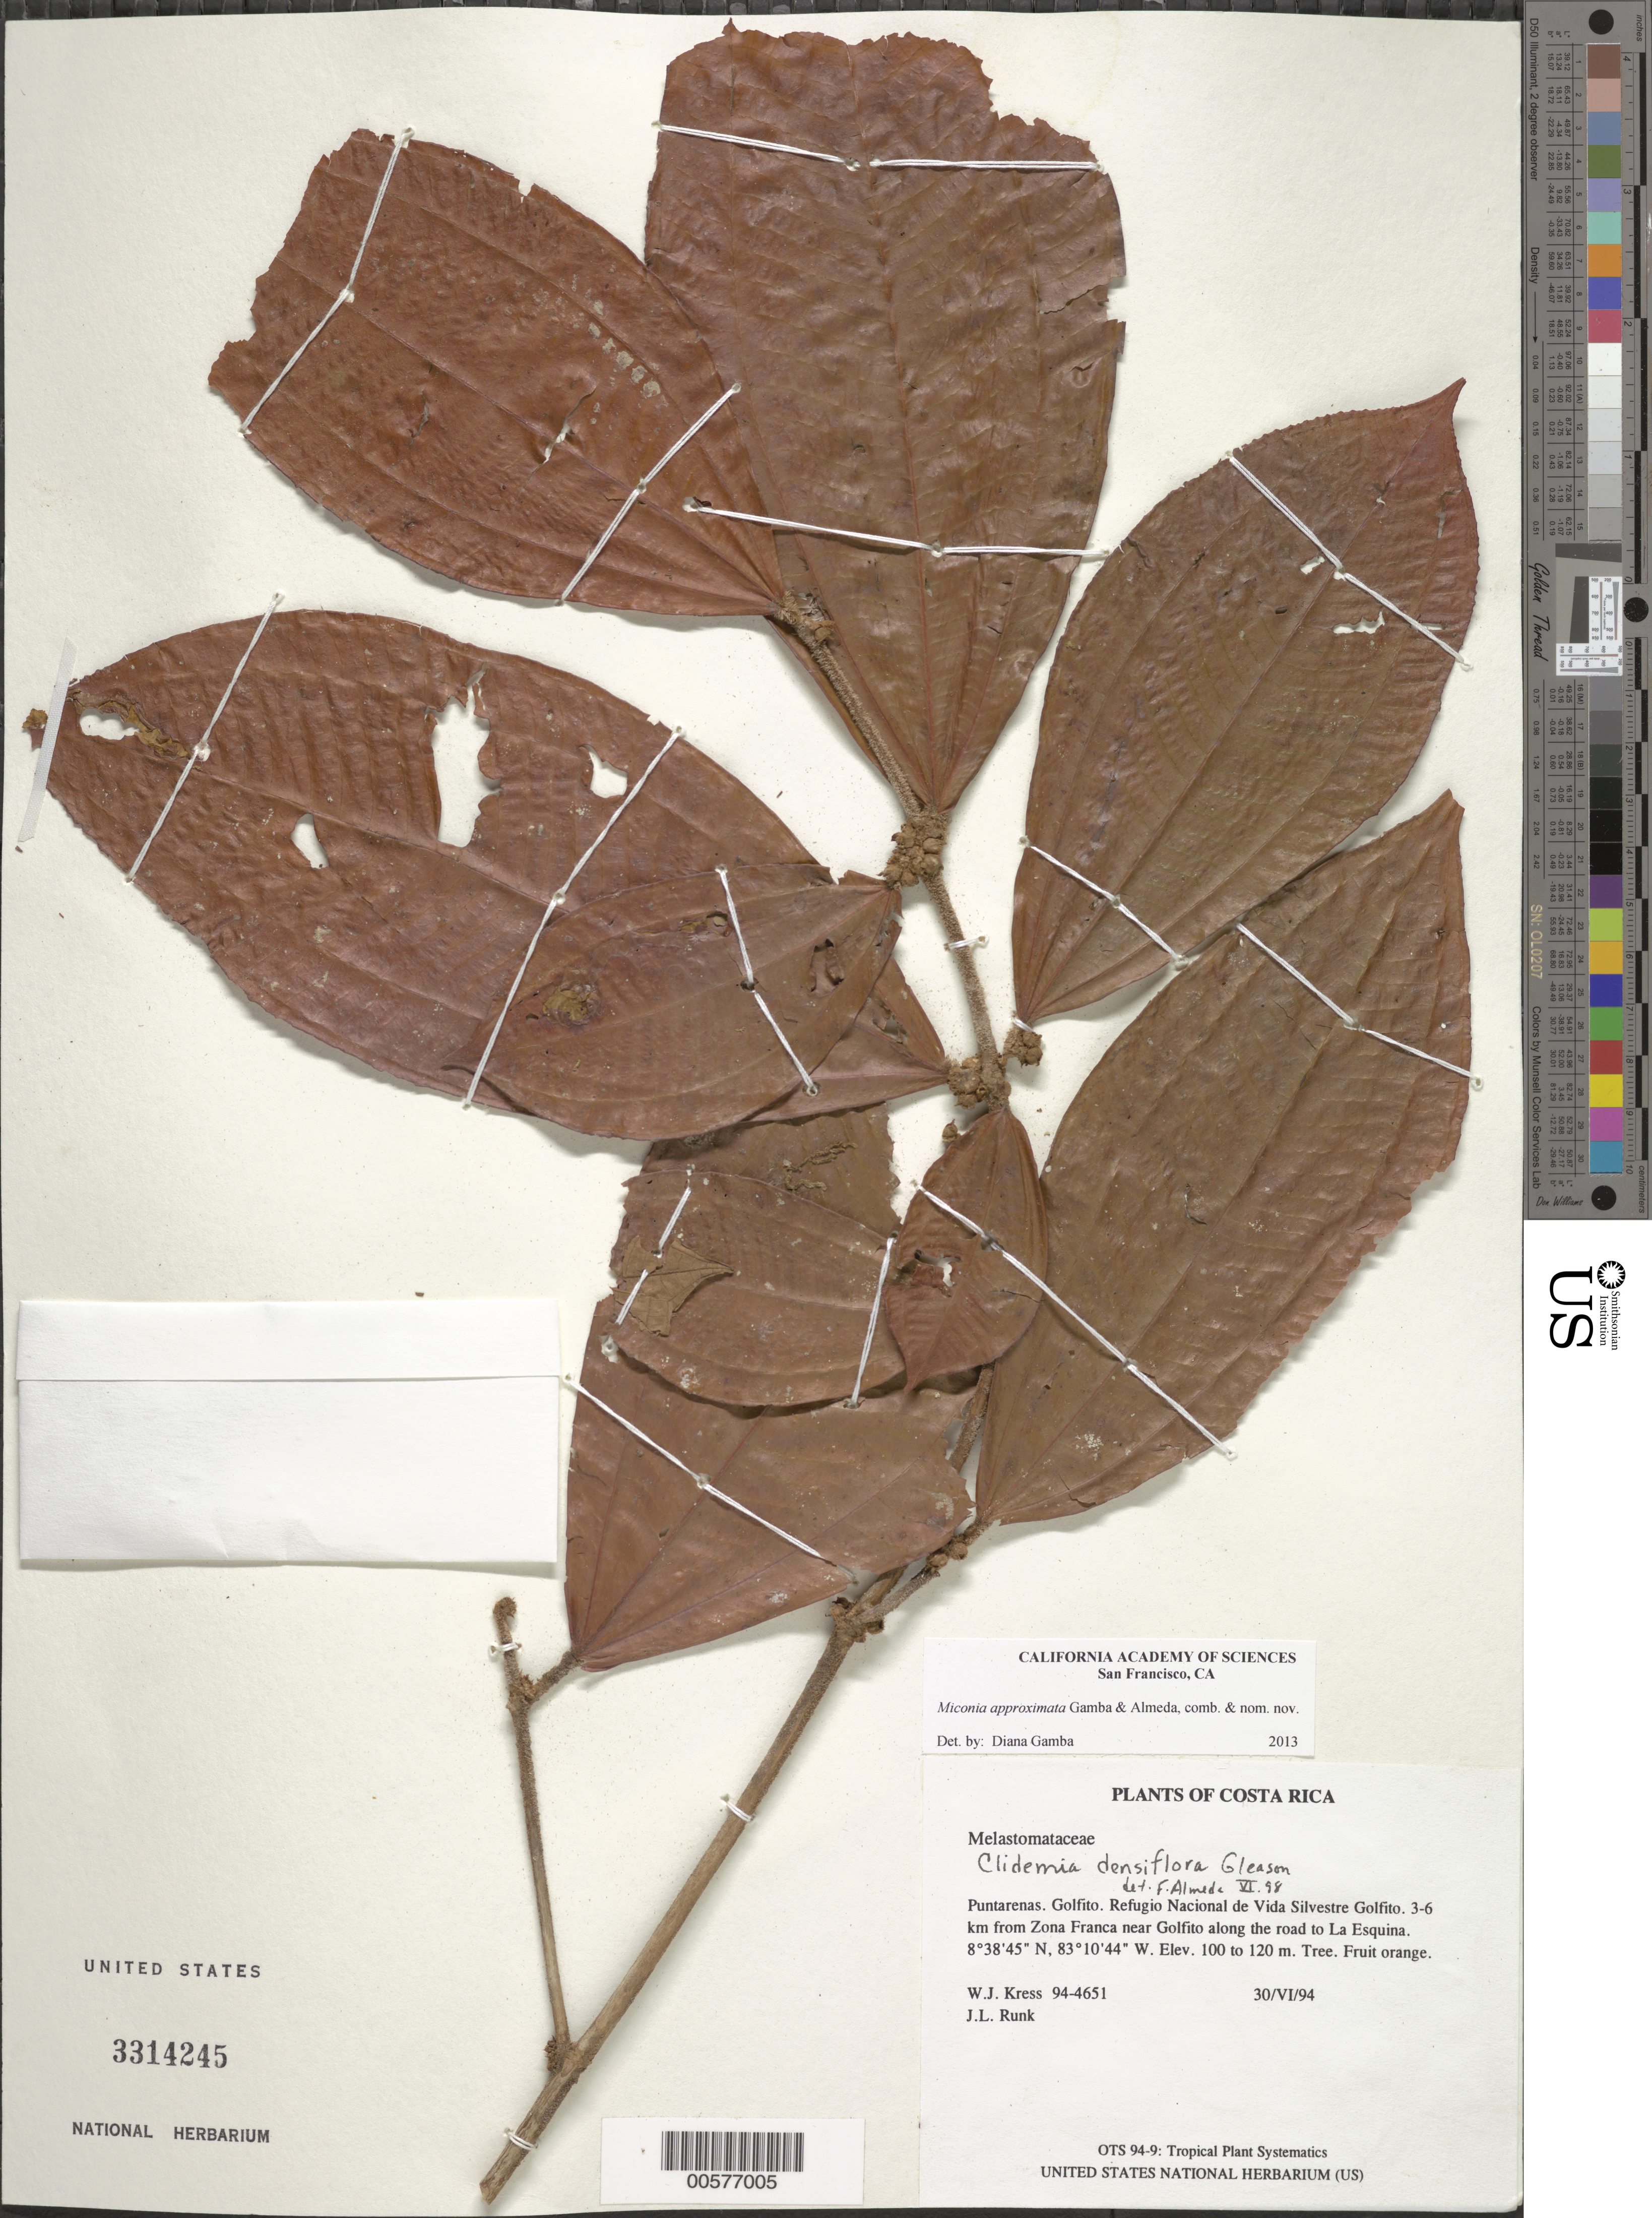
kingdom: Plantae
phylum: Tracheophyta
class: Magnoliopsida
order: Myrtales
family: Melastomataceae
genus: Miconia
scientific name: Miconia approximata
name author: Gamba & Almeda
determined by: Gamba, Diana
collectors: W. J. Kress & Runk, J. L.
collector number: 94-4651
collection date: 1994-06-30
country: Costa Rica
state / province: Puntarenas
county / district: Golfito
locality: Refugio Nacional de Vida Silvestre Golfito. 3-6 km from Zona Franca near Golfito along the road to La Esquina.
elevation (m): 100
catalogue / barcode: US 3314245